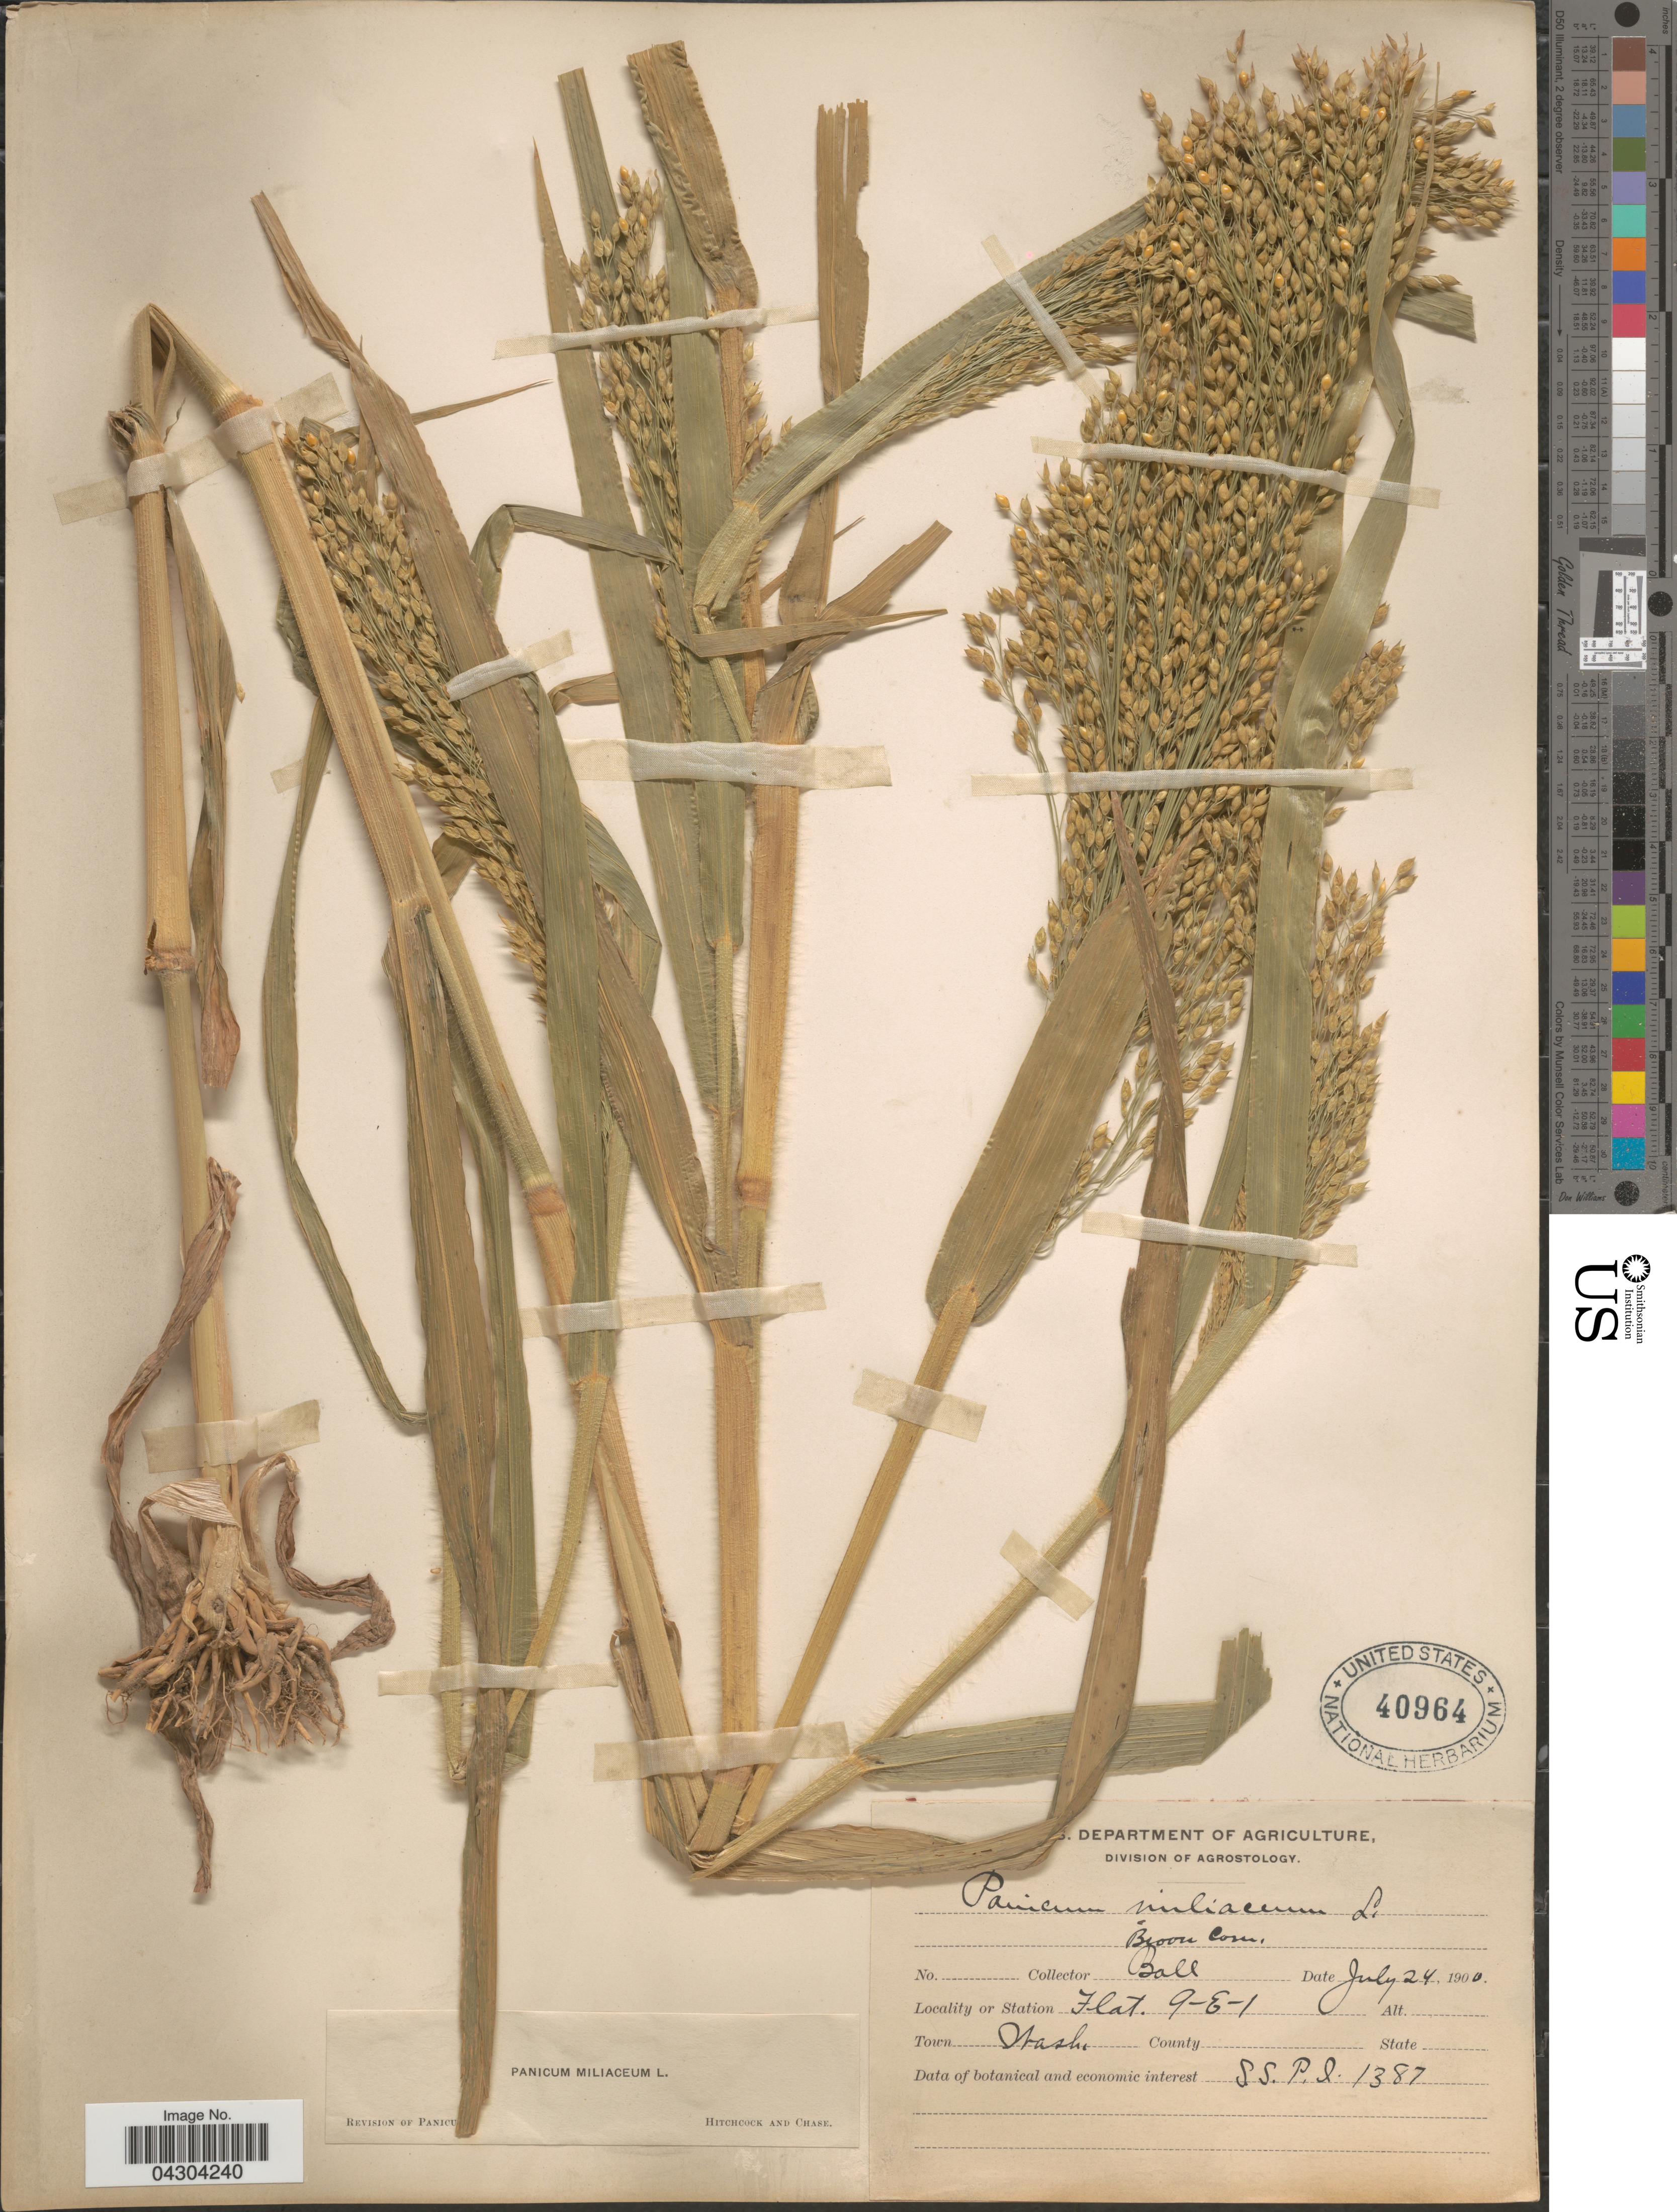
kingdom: Plantae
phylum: Tracheophyta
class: Liliopsida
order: Poales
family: Poaceae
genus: Panicum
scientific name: Panicum miliaceum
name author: L.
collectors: -- Ball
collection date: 1900-07-24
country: United States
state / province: Washington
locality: Station Flat. 9-E-1.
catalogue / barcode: US 40964